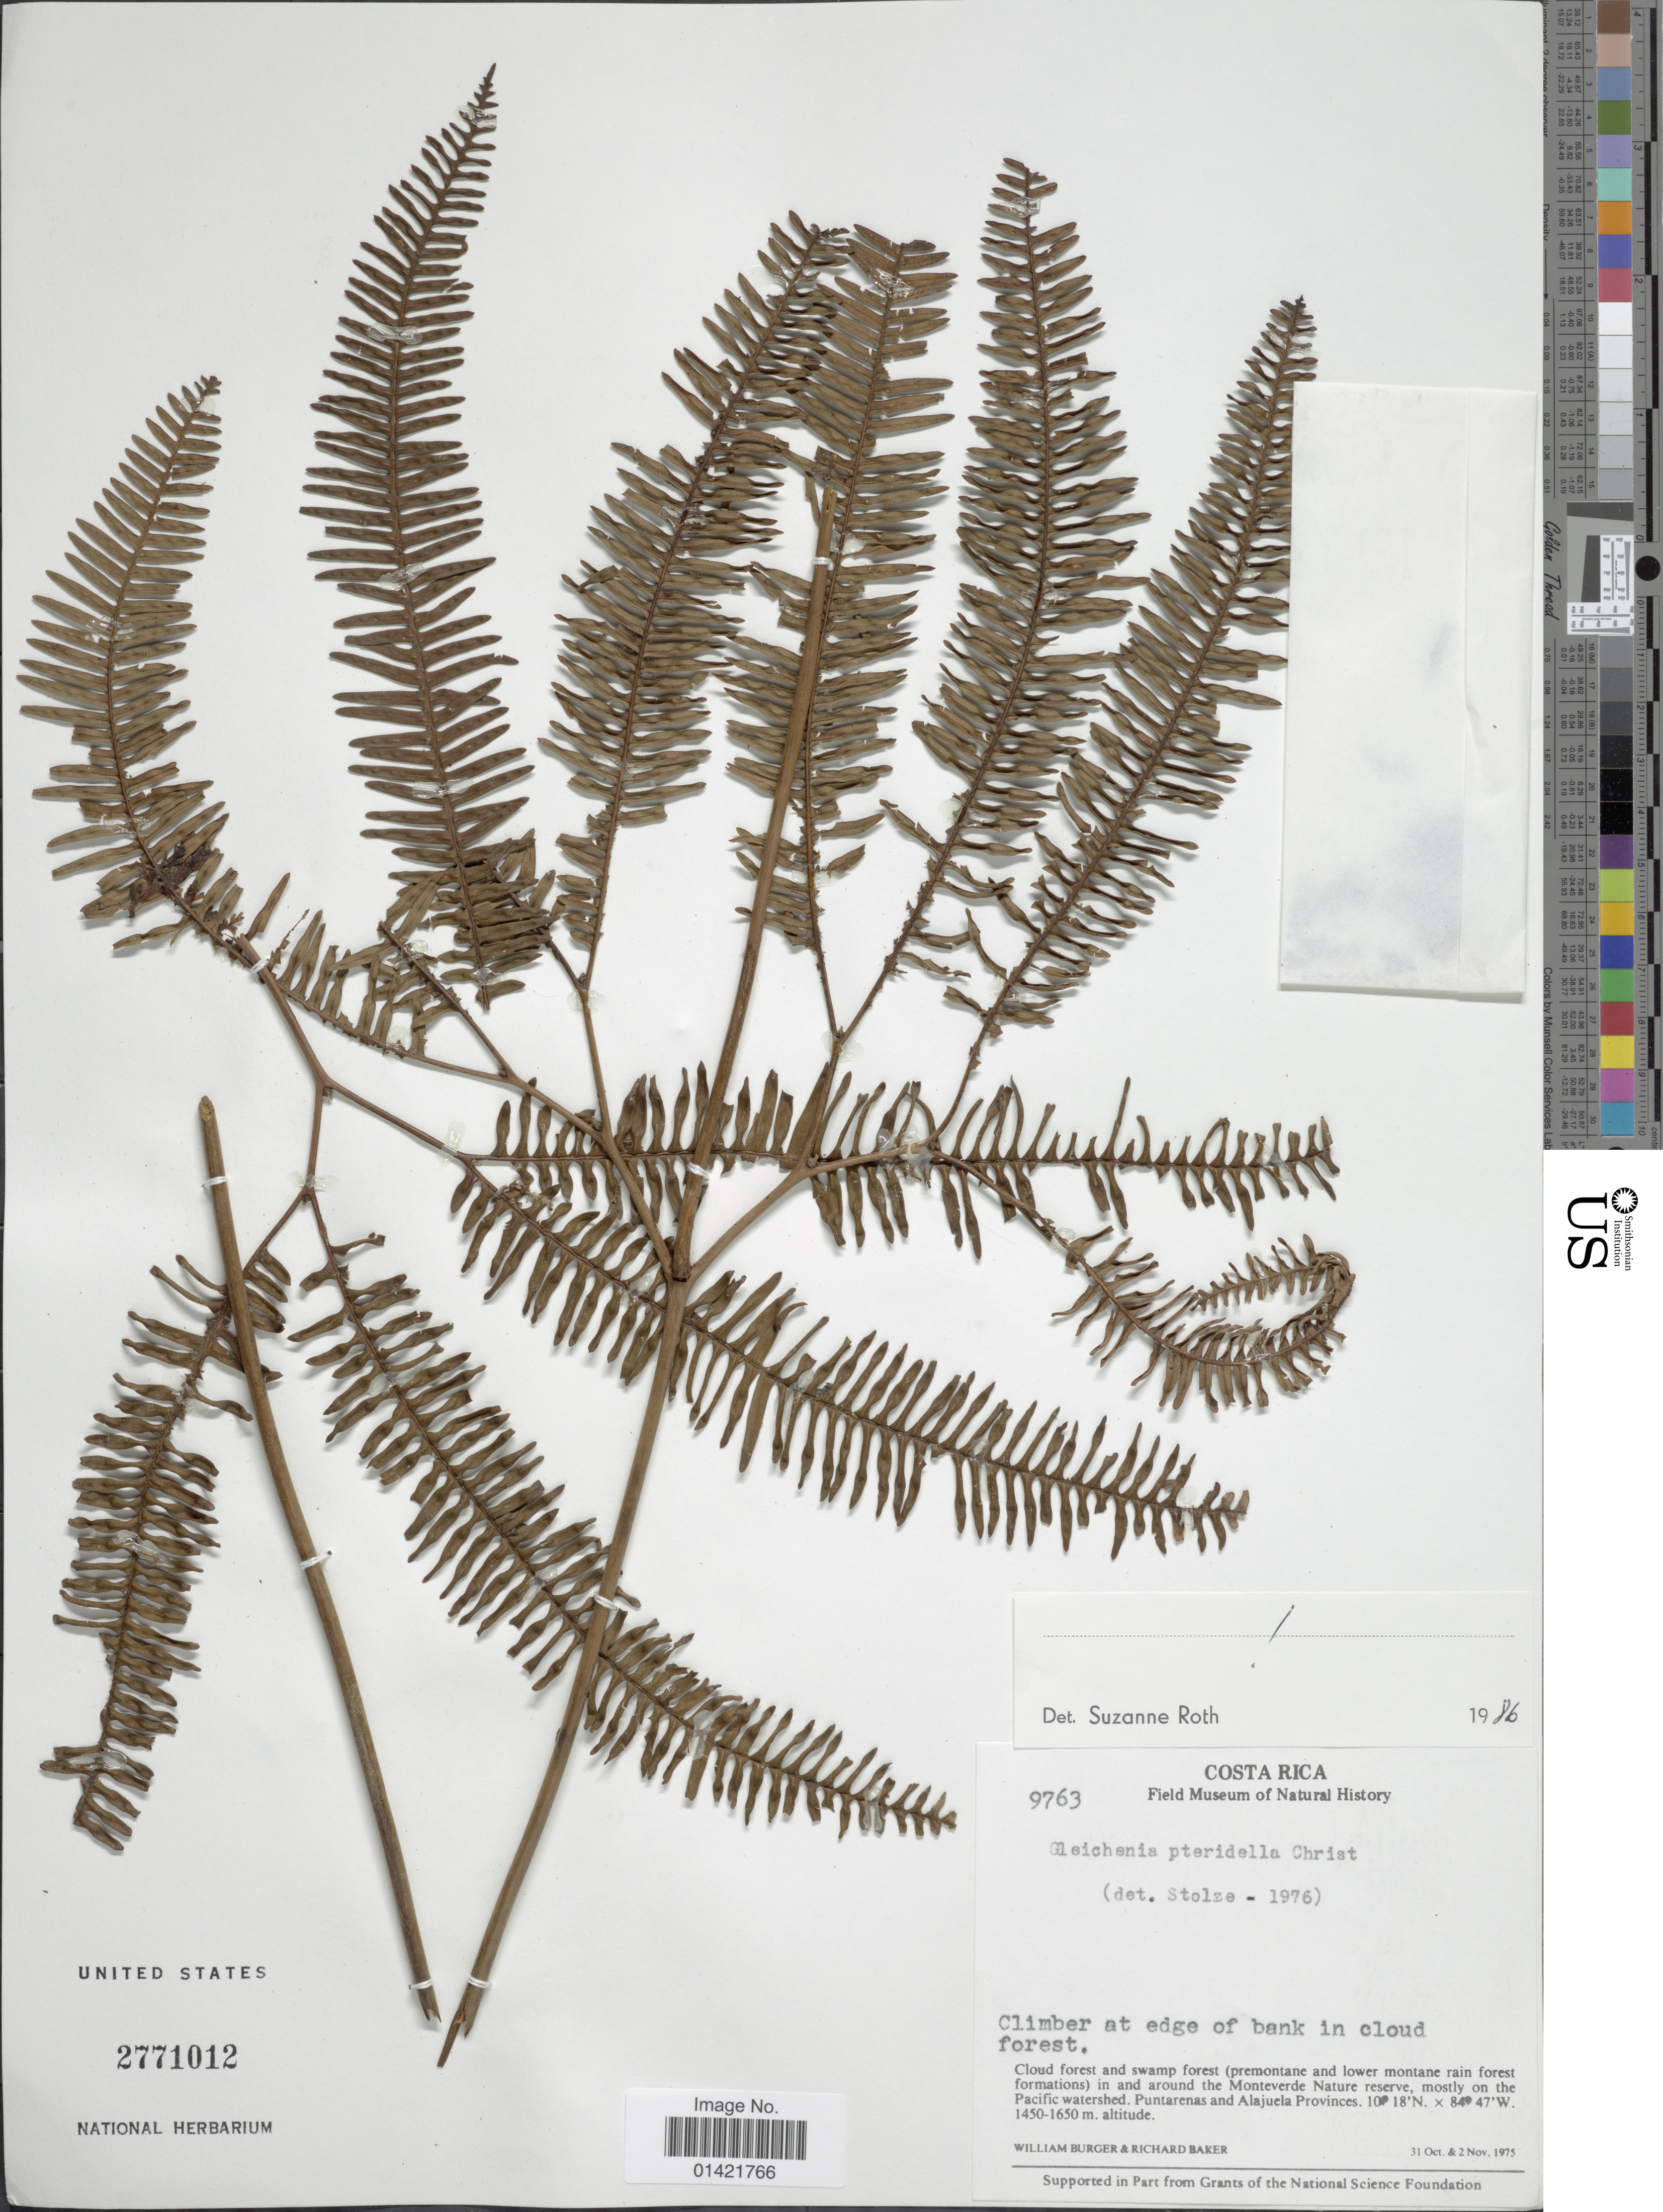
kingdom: Plantae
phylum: Tracheophyta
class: Polypodiopsida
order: Gleicheniales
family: Gleicheniaceae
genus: Sticherus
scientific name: Sticherus pteridellus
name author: (Christ) Copel.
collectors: W. Burger & R. A. Baker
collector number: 9763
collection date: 1975-10-31/1975-11-02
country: Costa Rica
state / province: Alajuela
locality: Cloud forest and swamp forest (premontage and lower montane rain forest formations) in and around the Monteverde Nature reserve, mostly on the Pacific watershed. Puntarenas and Alajuela Provinces.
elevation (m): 1450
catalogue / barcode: US 2771012